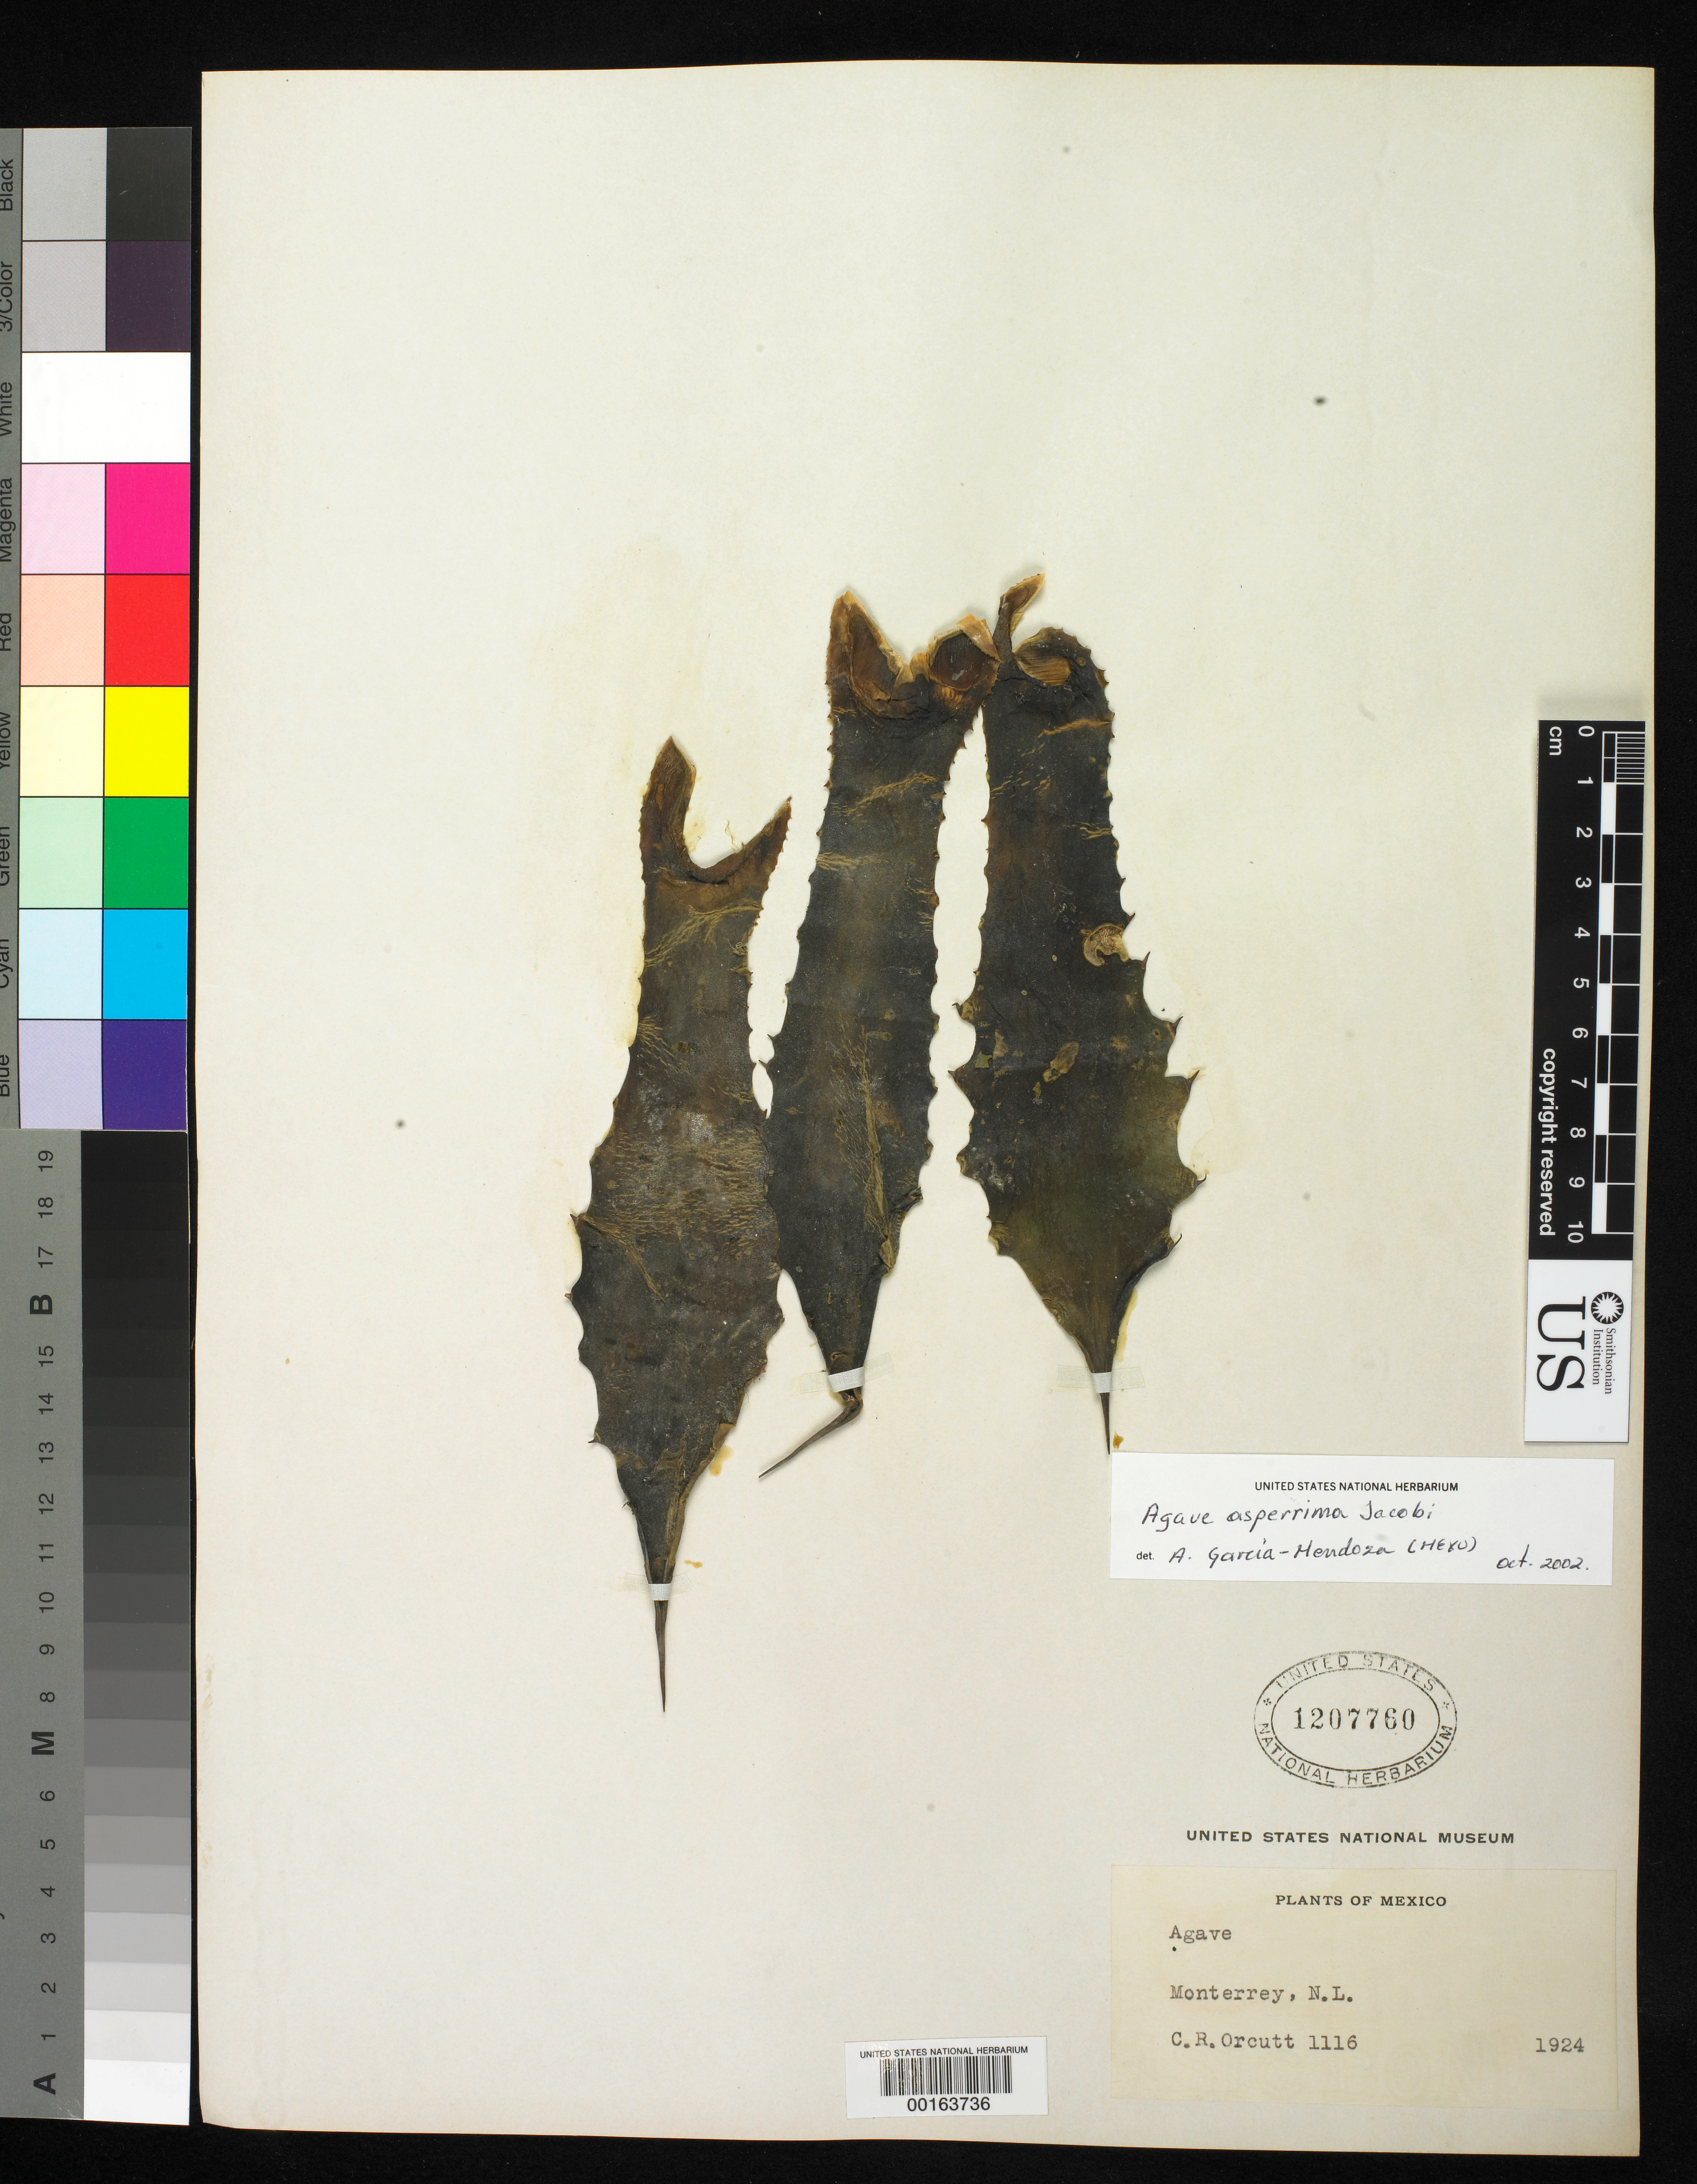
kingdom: Plantae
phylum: Tracheophyta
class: Liliopsida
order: Asparagales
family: Asparagaceae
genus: Agave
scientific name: Agave asperrima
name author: Jacobi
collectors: C. R. Orcutt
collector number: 1116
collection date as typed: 1924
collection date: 1924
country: Mexico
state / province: Nuevo León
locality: Monterrey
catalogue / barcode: US 1207760